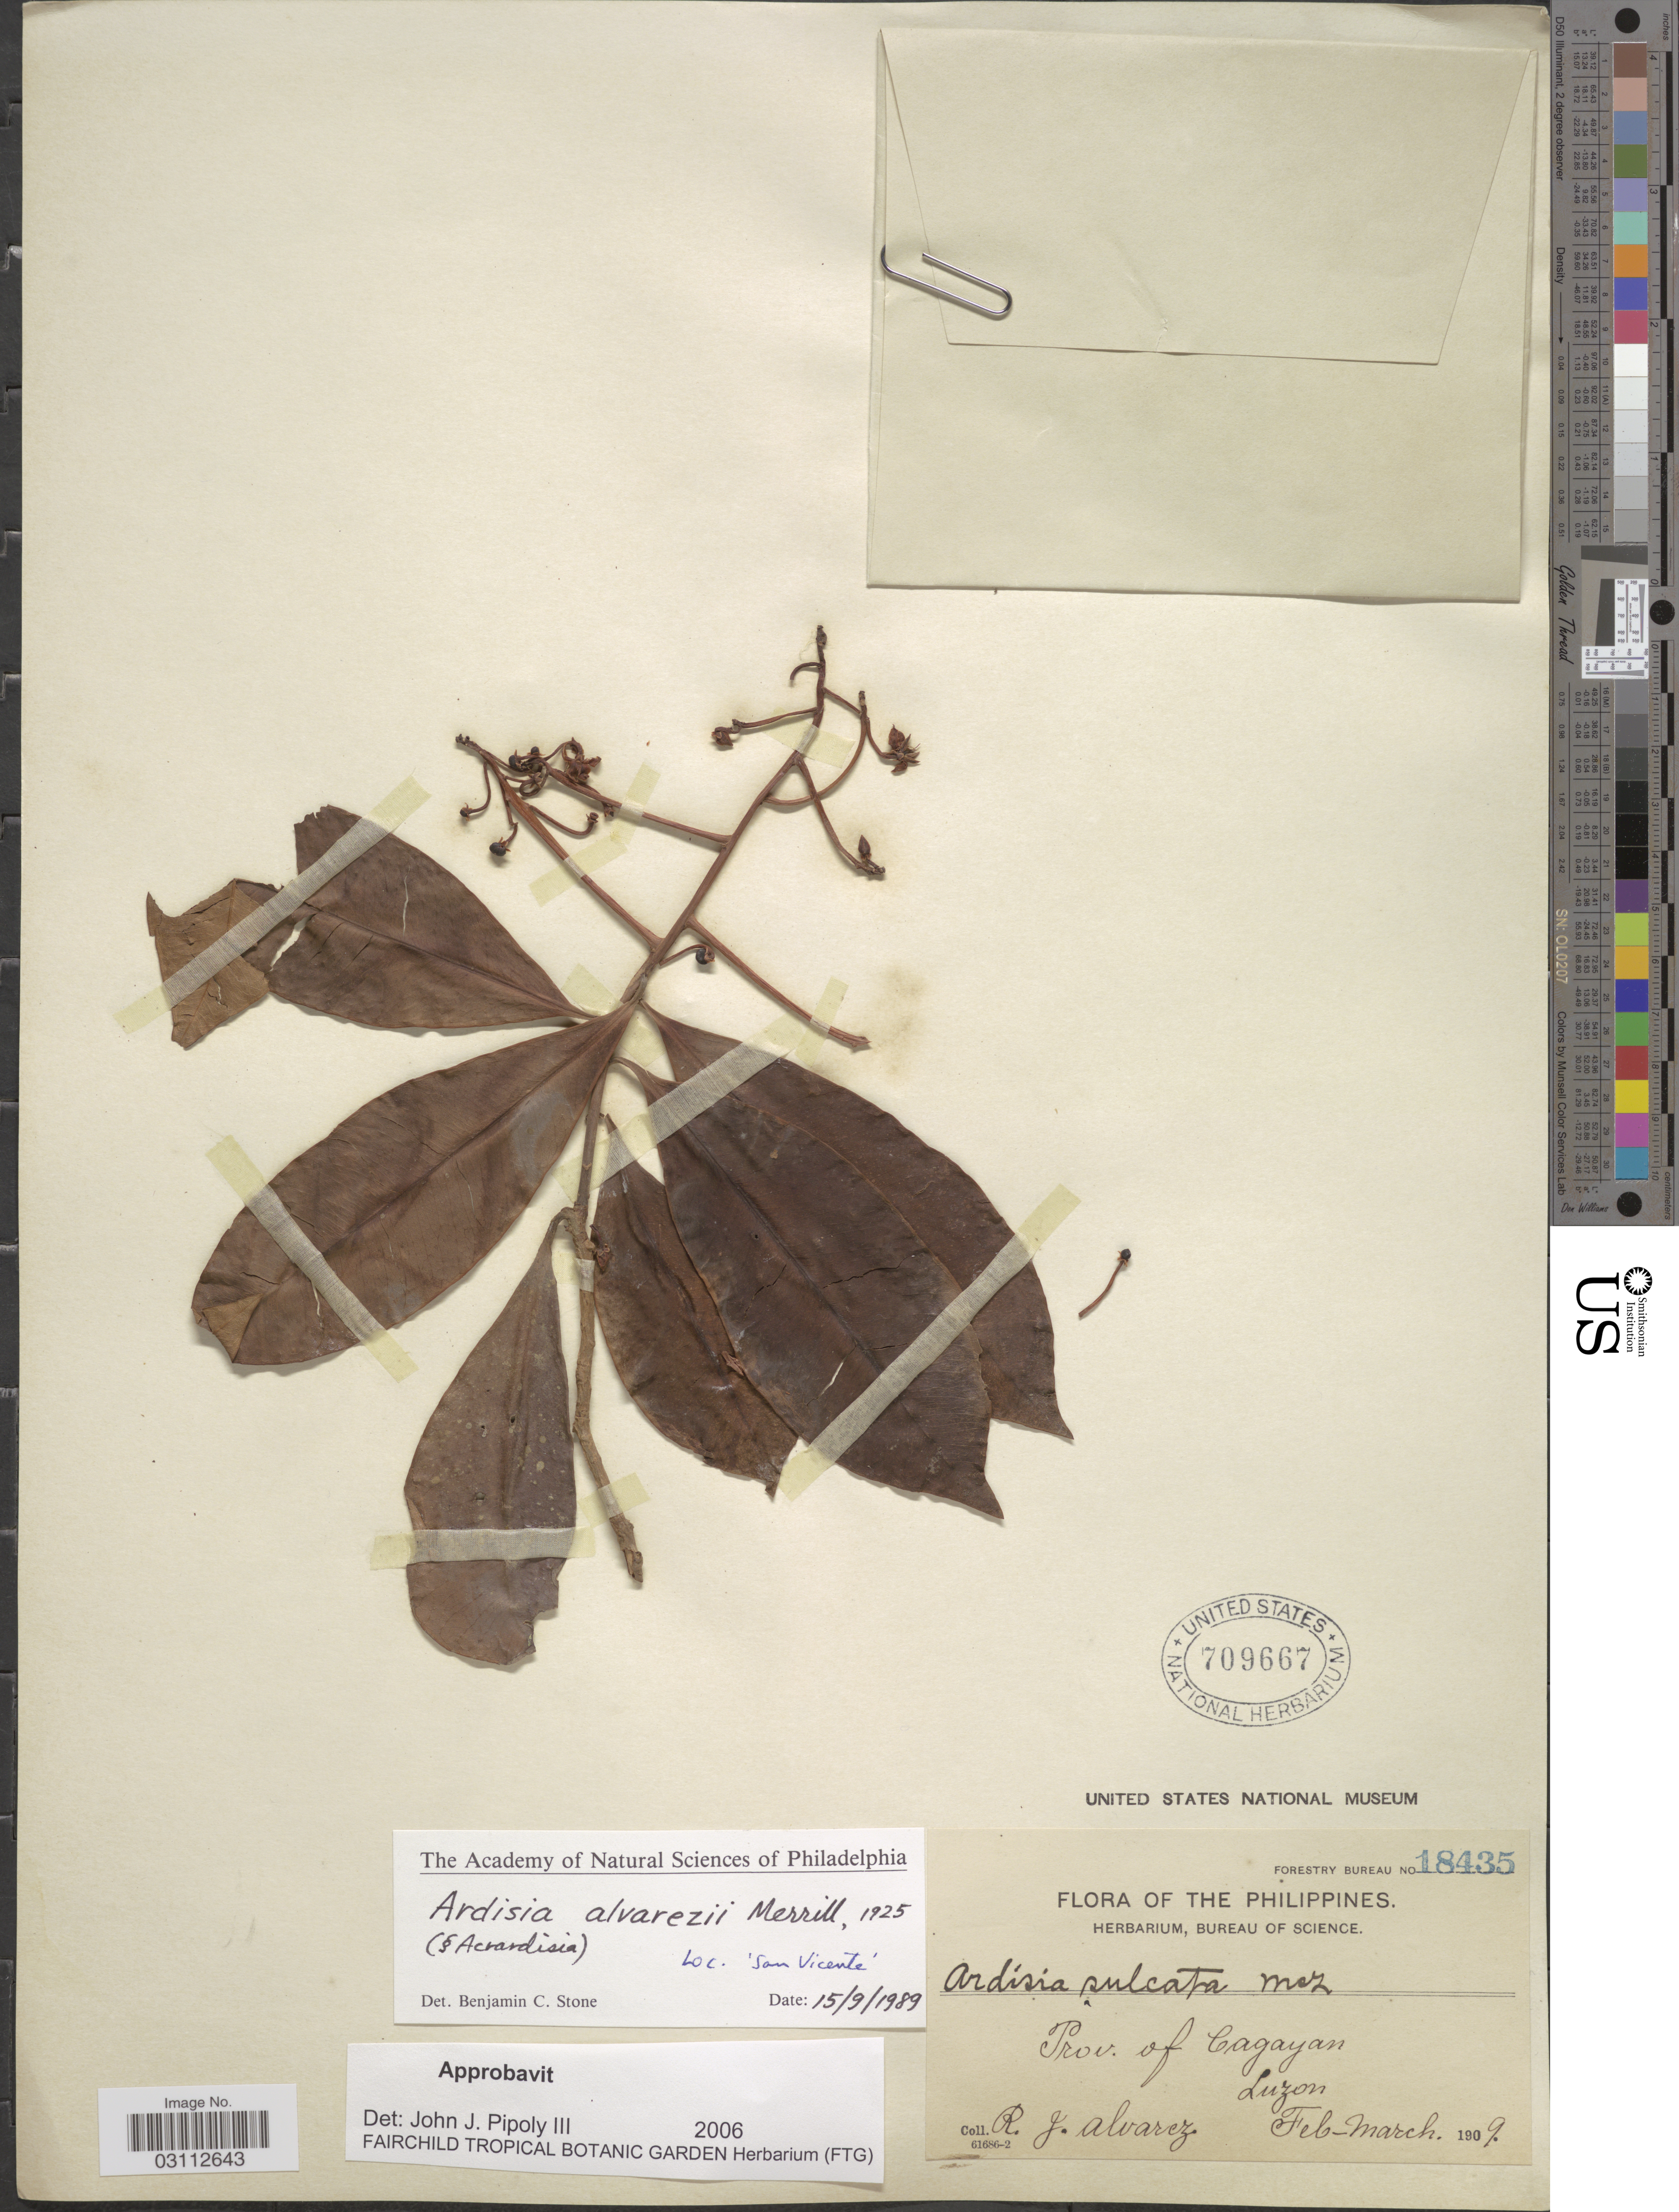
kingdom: Plantae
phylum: Tracheophyta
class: Magnoliopsida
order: Ericales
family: Primulaceae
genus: Ardisia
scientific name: Ardisia alverezii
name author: Merr.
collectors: R. Alvarez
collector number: Forestry Bureau 18435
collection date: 1909-02/1909-03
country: Philippines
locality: Prov. of Cagayan, Luzon.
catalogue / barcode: US 709667